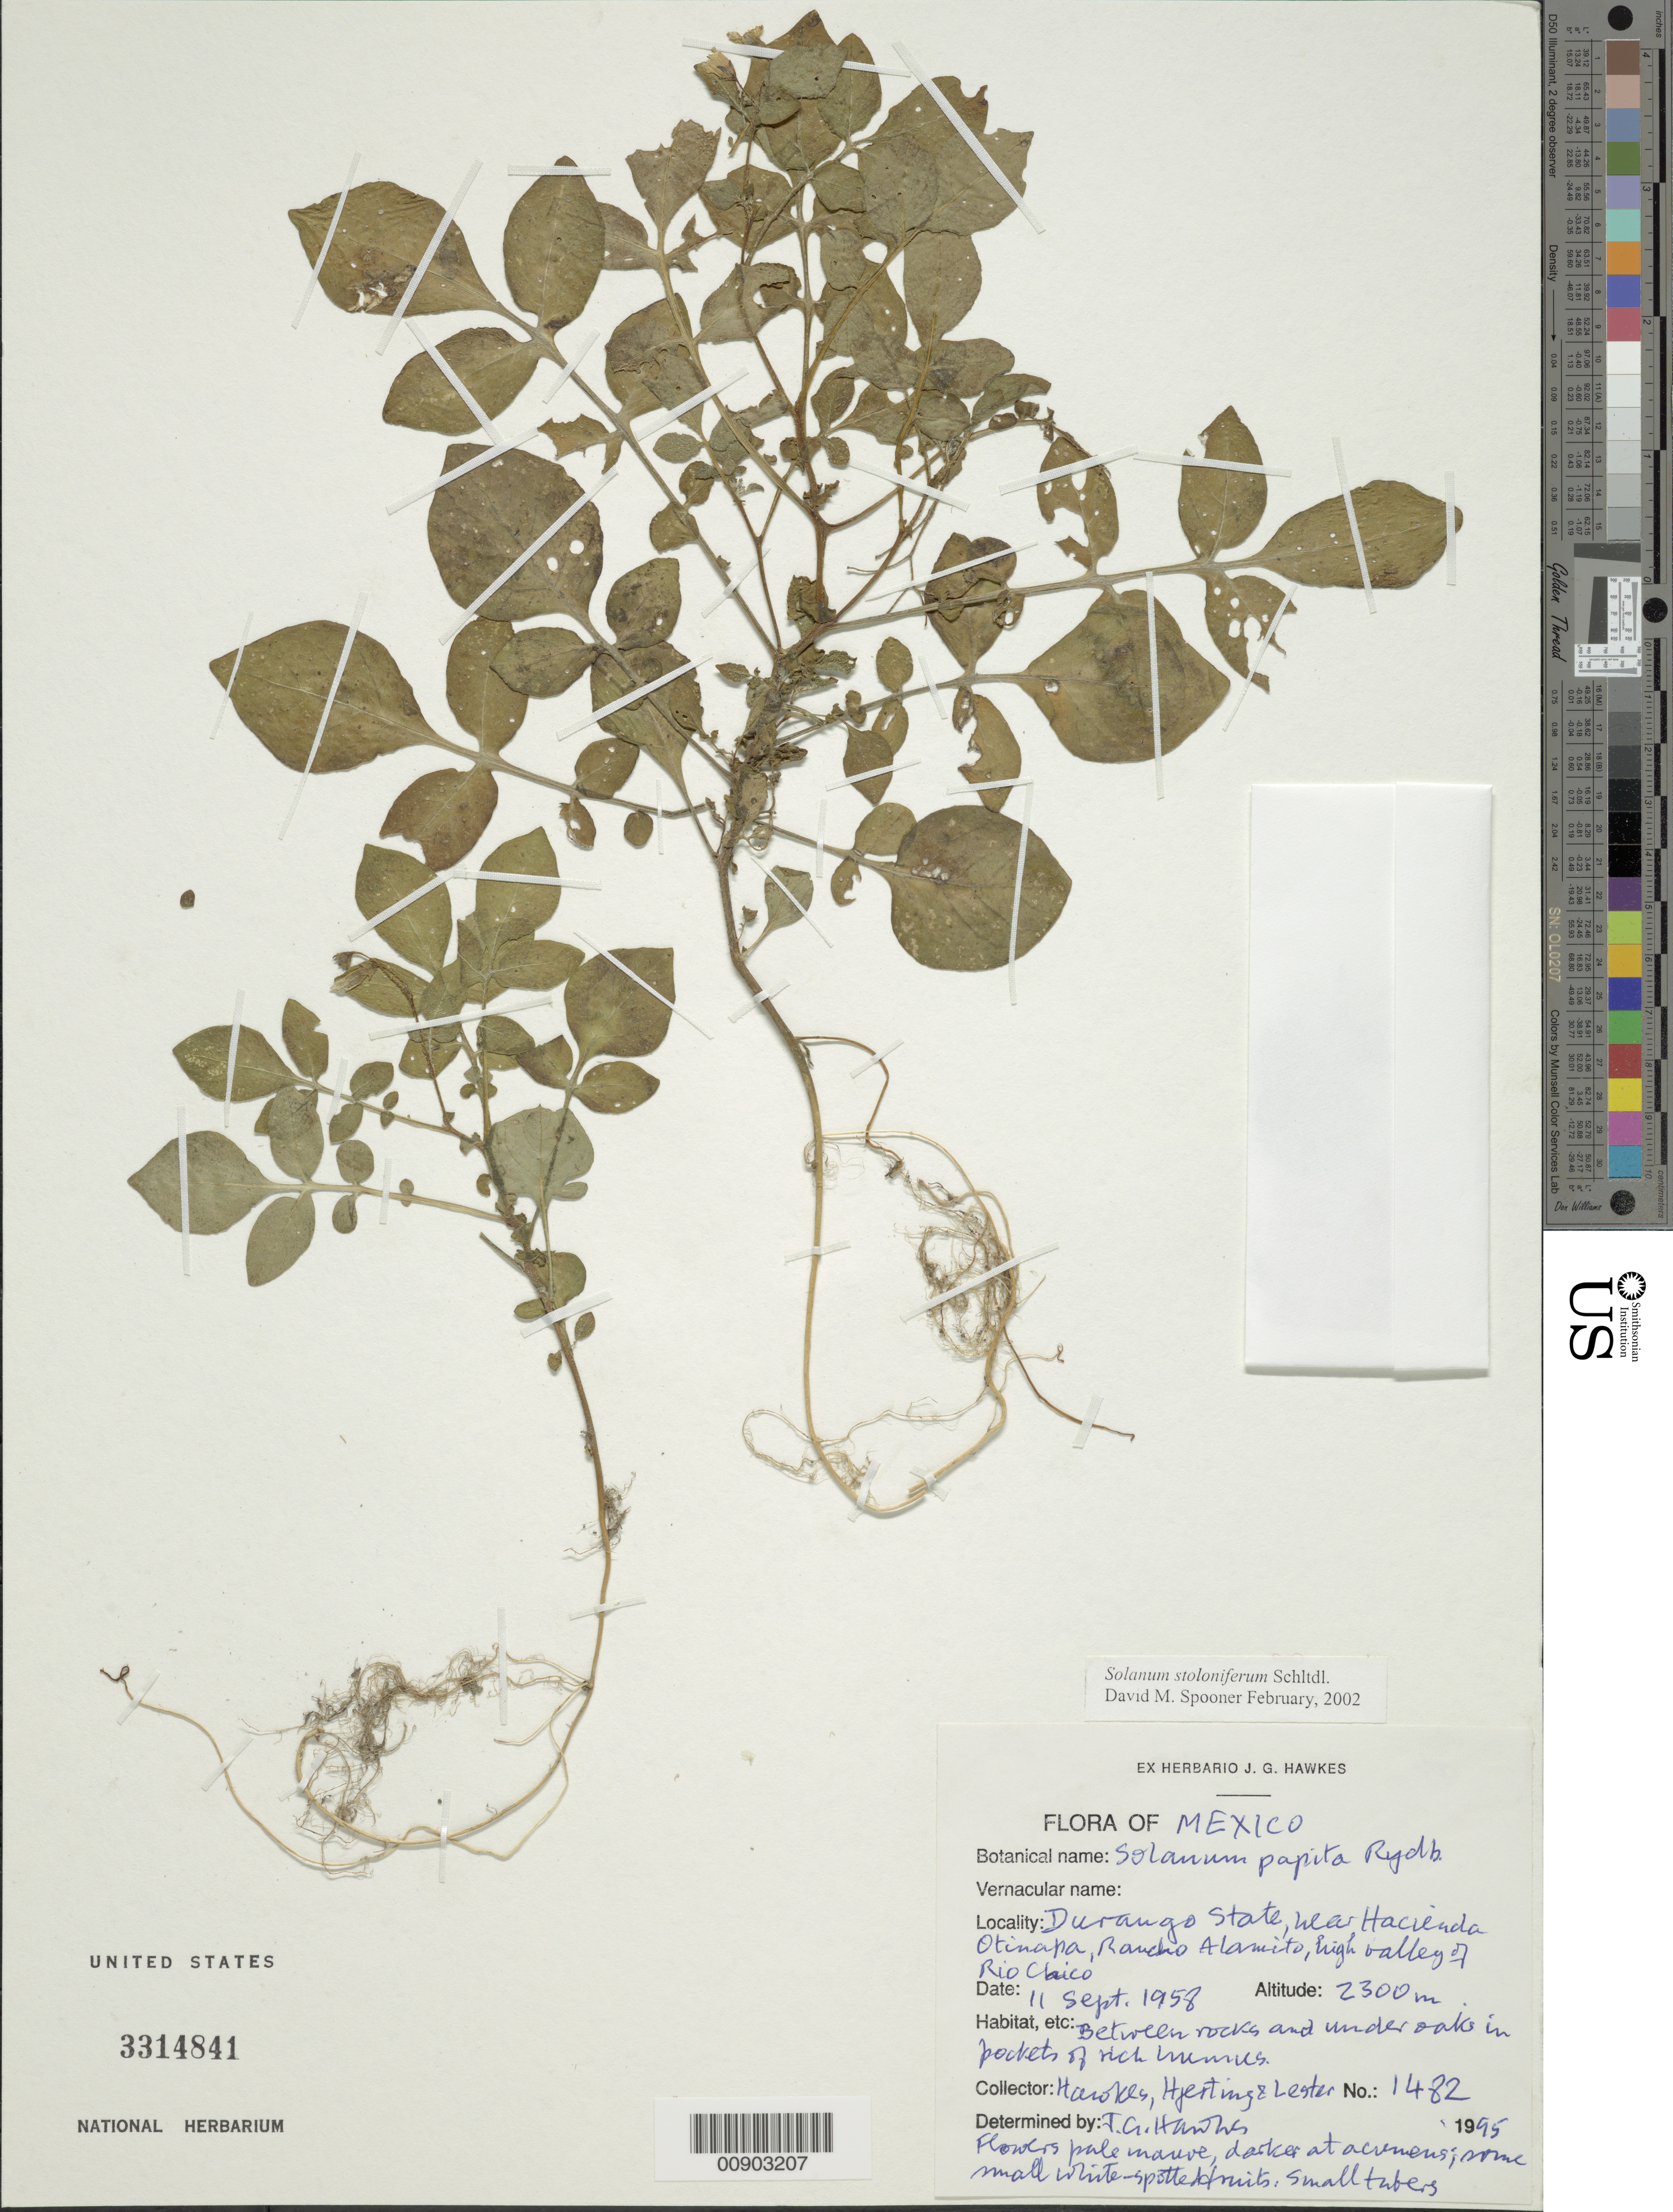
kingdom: Plantae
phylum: Tracheophyta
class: Magnoliopsida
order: Solanales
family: Solanaceae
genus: Solanum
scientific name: Solanum stoloniferum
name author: Schltdl.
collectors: J. G. Hawkes, J. P. Hjerting & R. Lester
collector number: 1482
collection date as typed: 11 Sep 1958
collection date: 1958-09-11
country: Mexico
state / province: Durango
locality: Near Hacienda Otinapa, Rancho Alamito, high Valley of Río Chico.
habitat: Between rocks and under oaks in pockets of rich humus.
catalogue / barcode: US 3314841